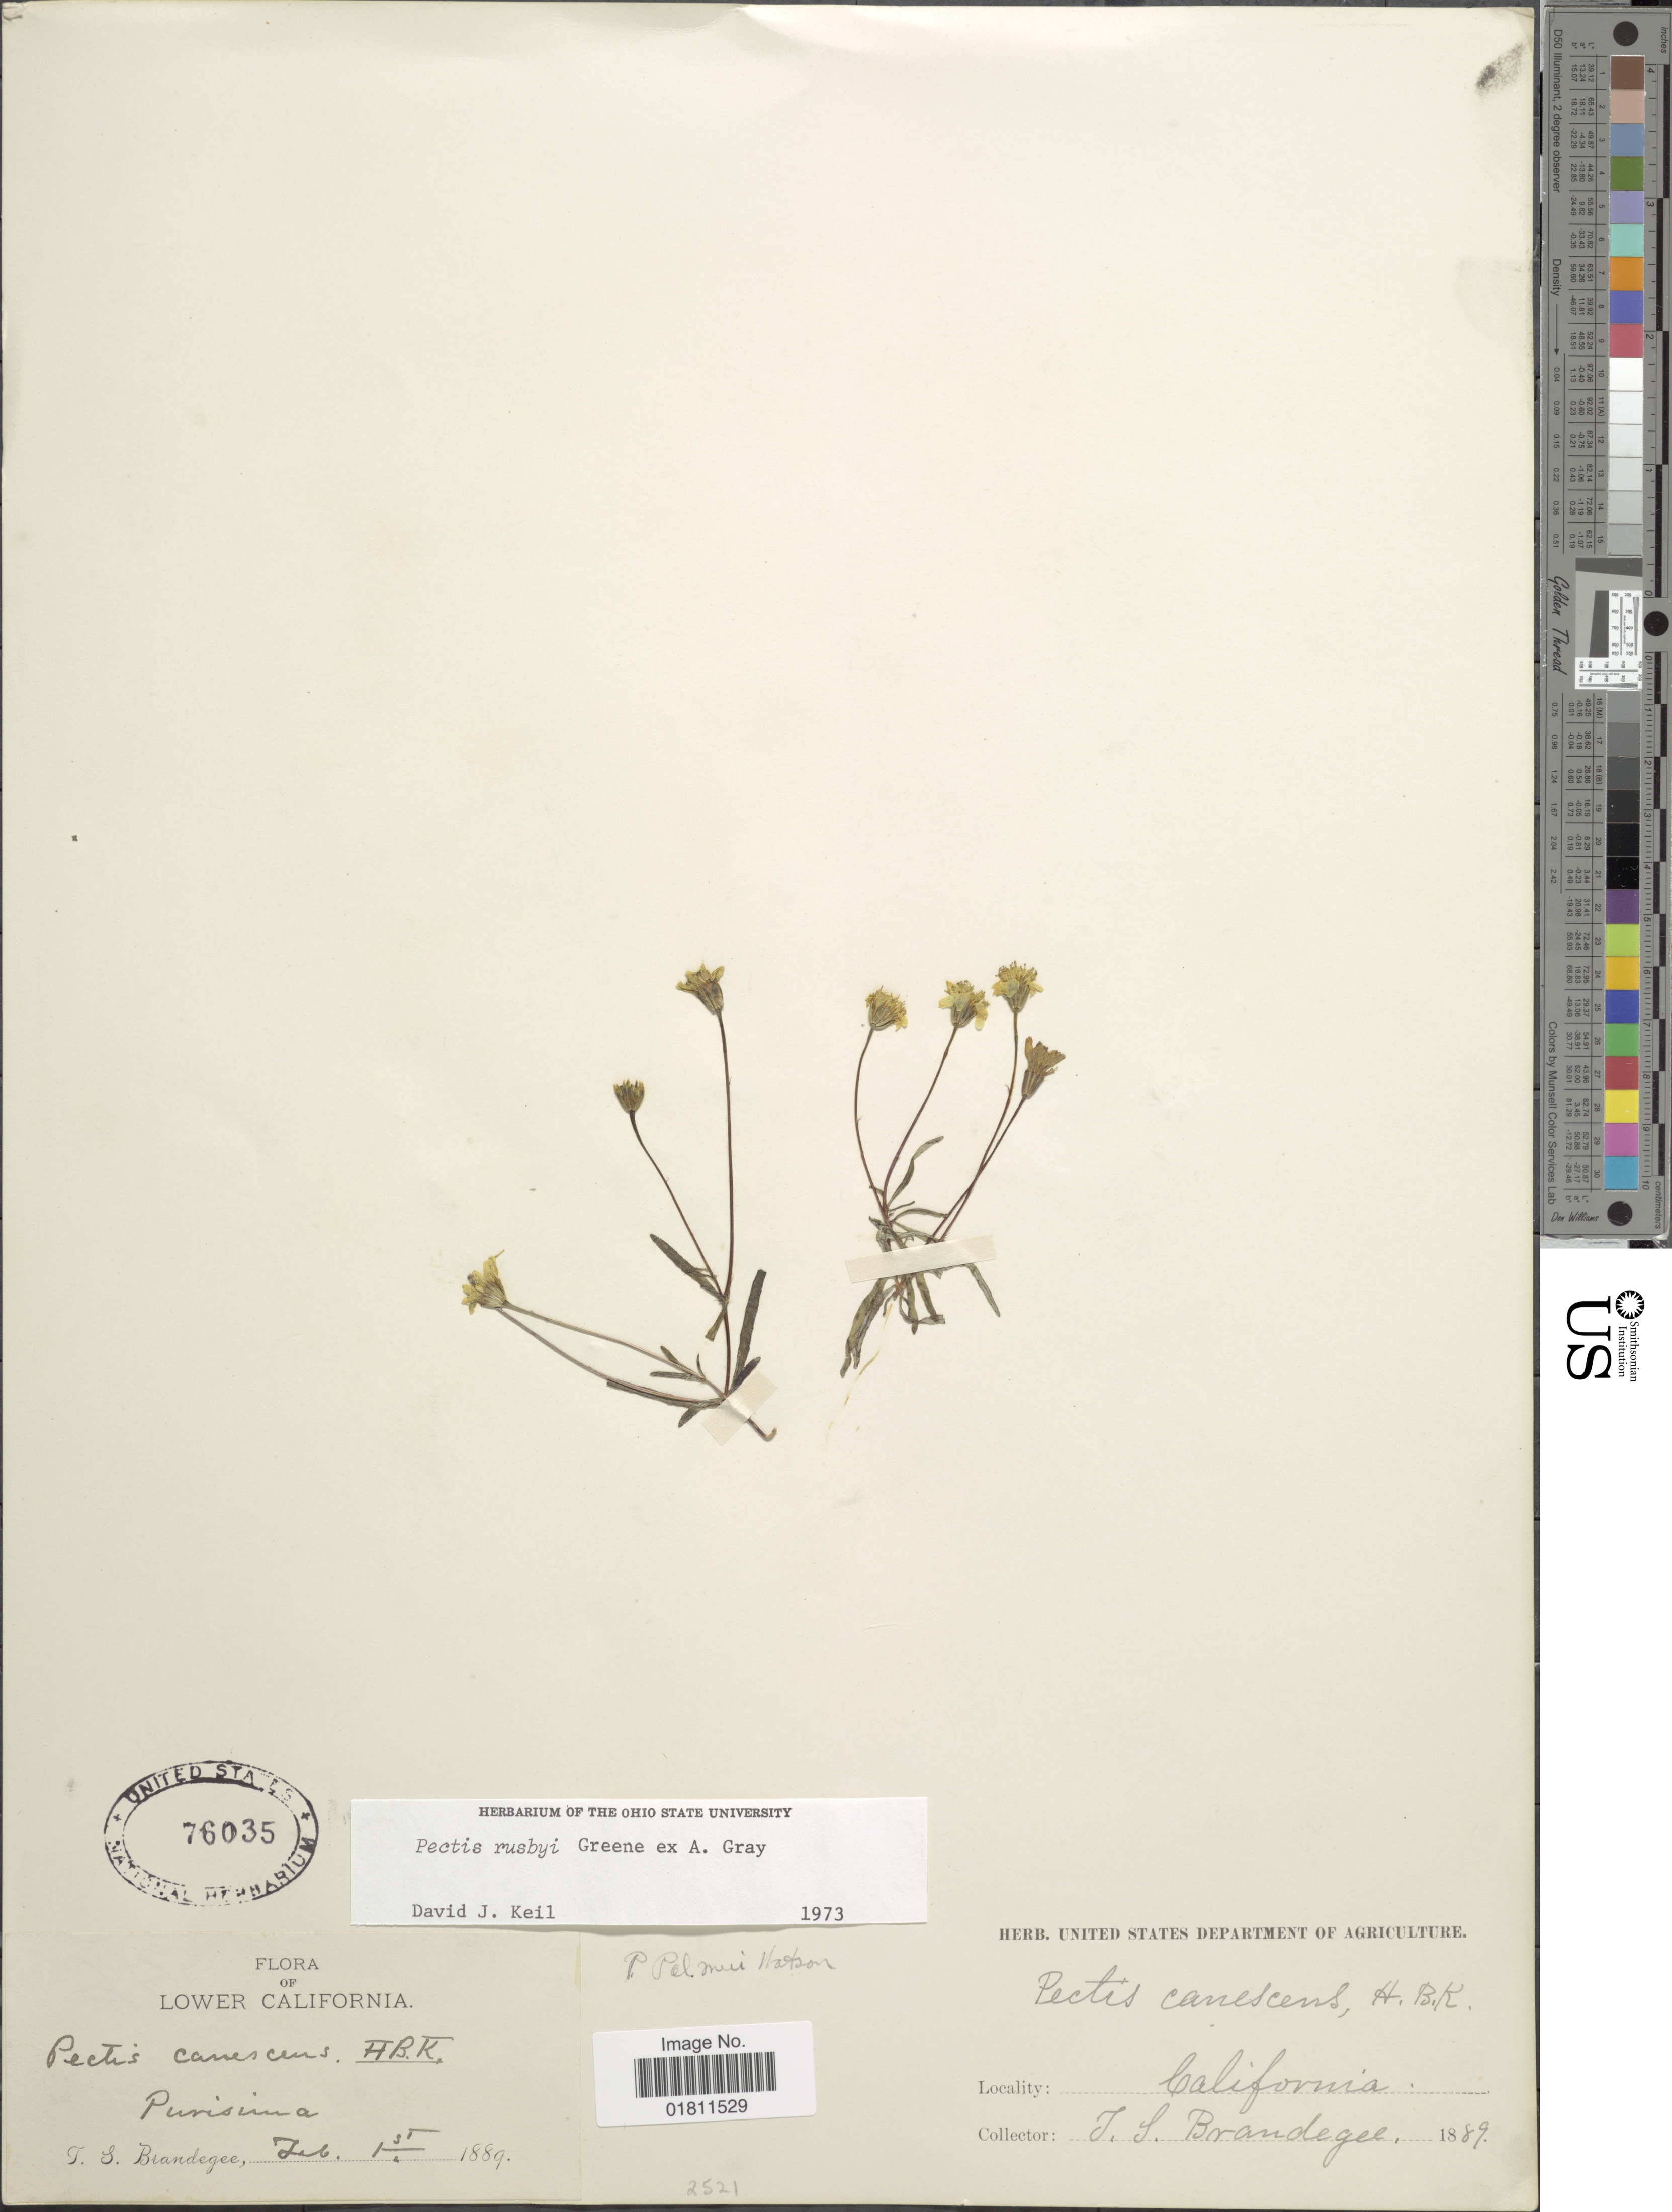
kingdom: Plantae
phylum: Tracheophyta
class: Magnoliopsida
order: Asterales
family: Asteraceae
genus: Pectis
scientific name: Pectis rusbyi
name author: Greene ex A. Gray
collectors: T. S. Brandegee (herbarium)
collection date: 1889-01-31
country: Mexico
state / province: Baja California Sur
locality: Lower California. California. Purisinia.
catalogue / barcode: US 76035